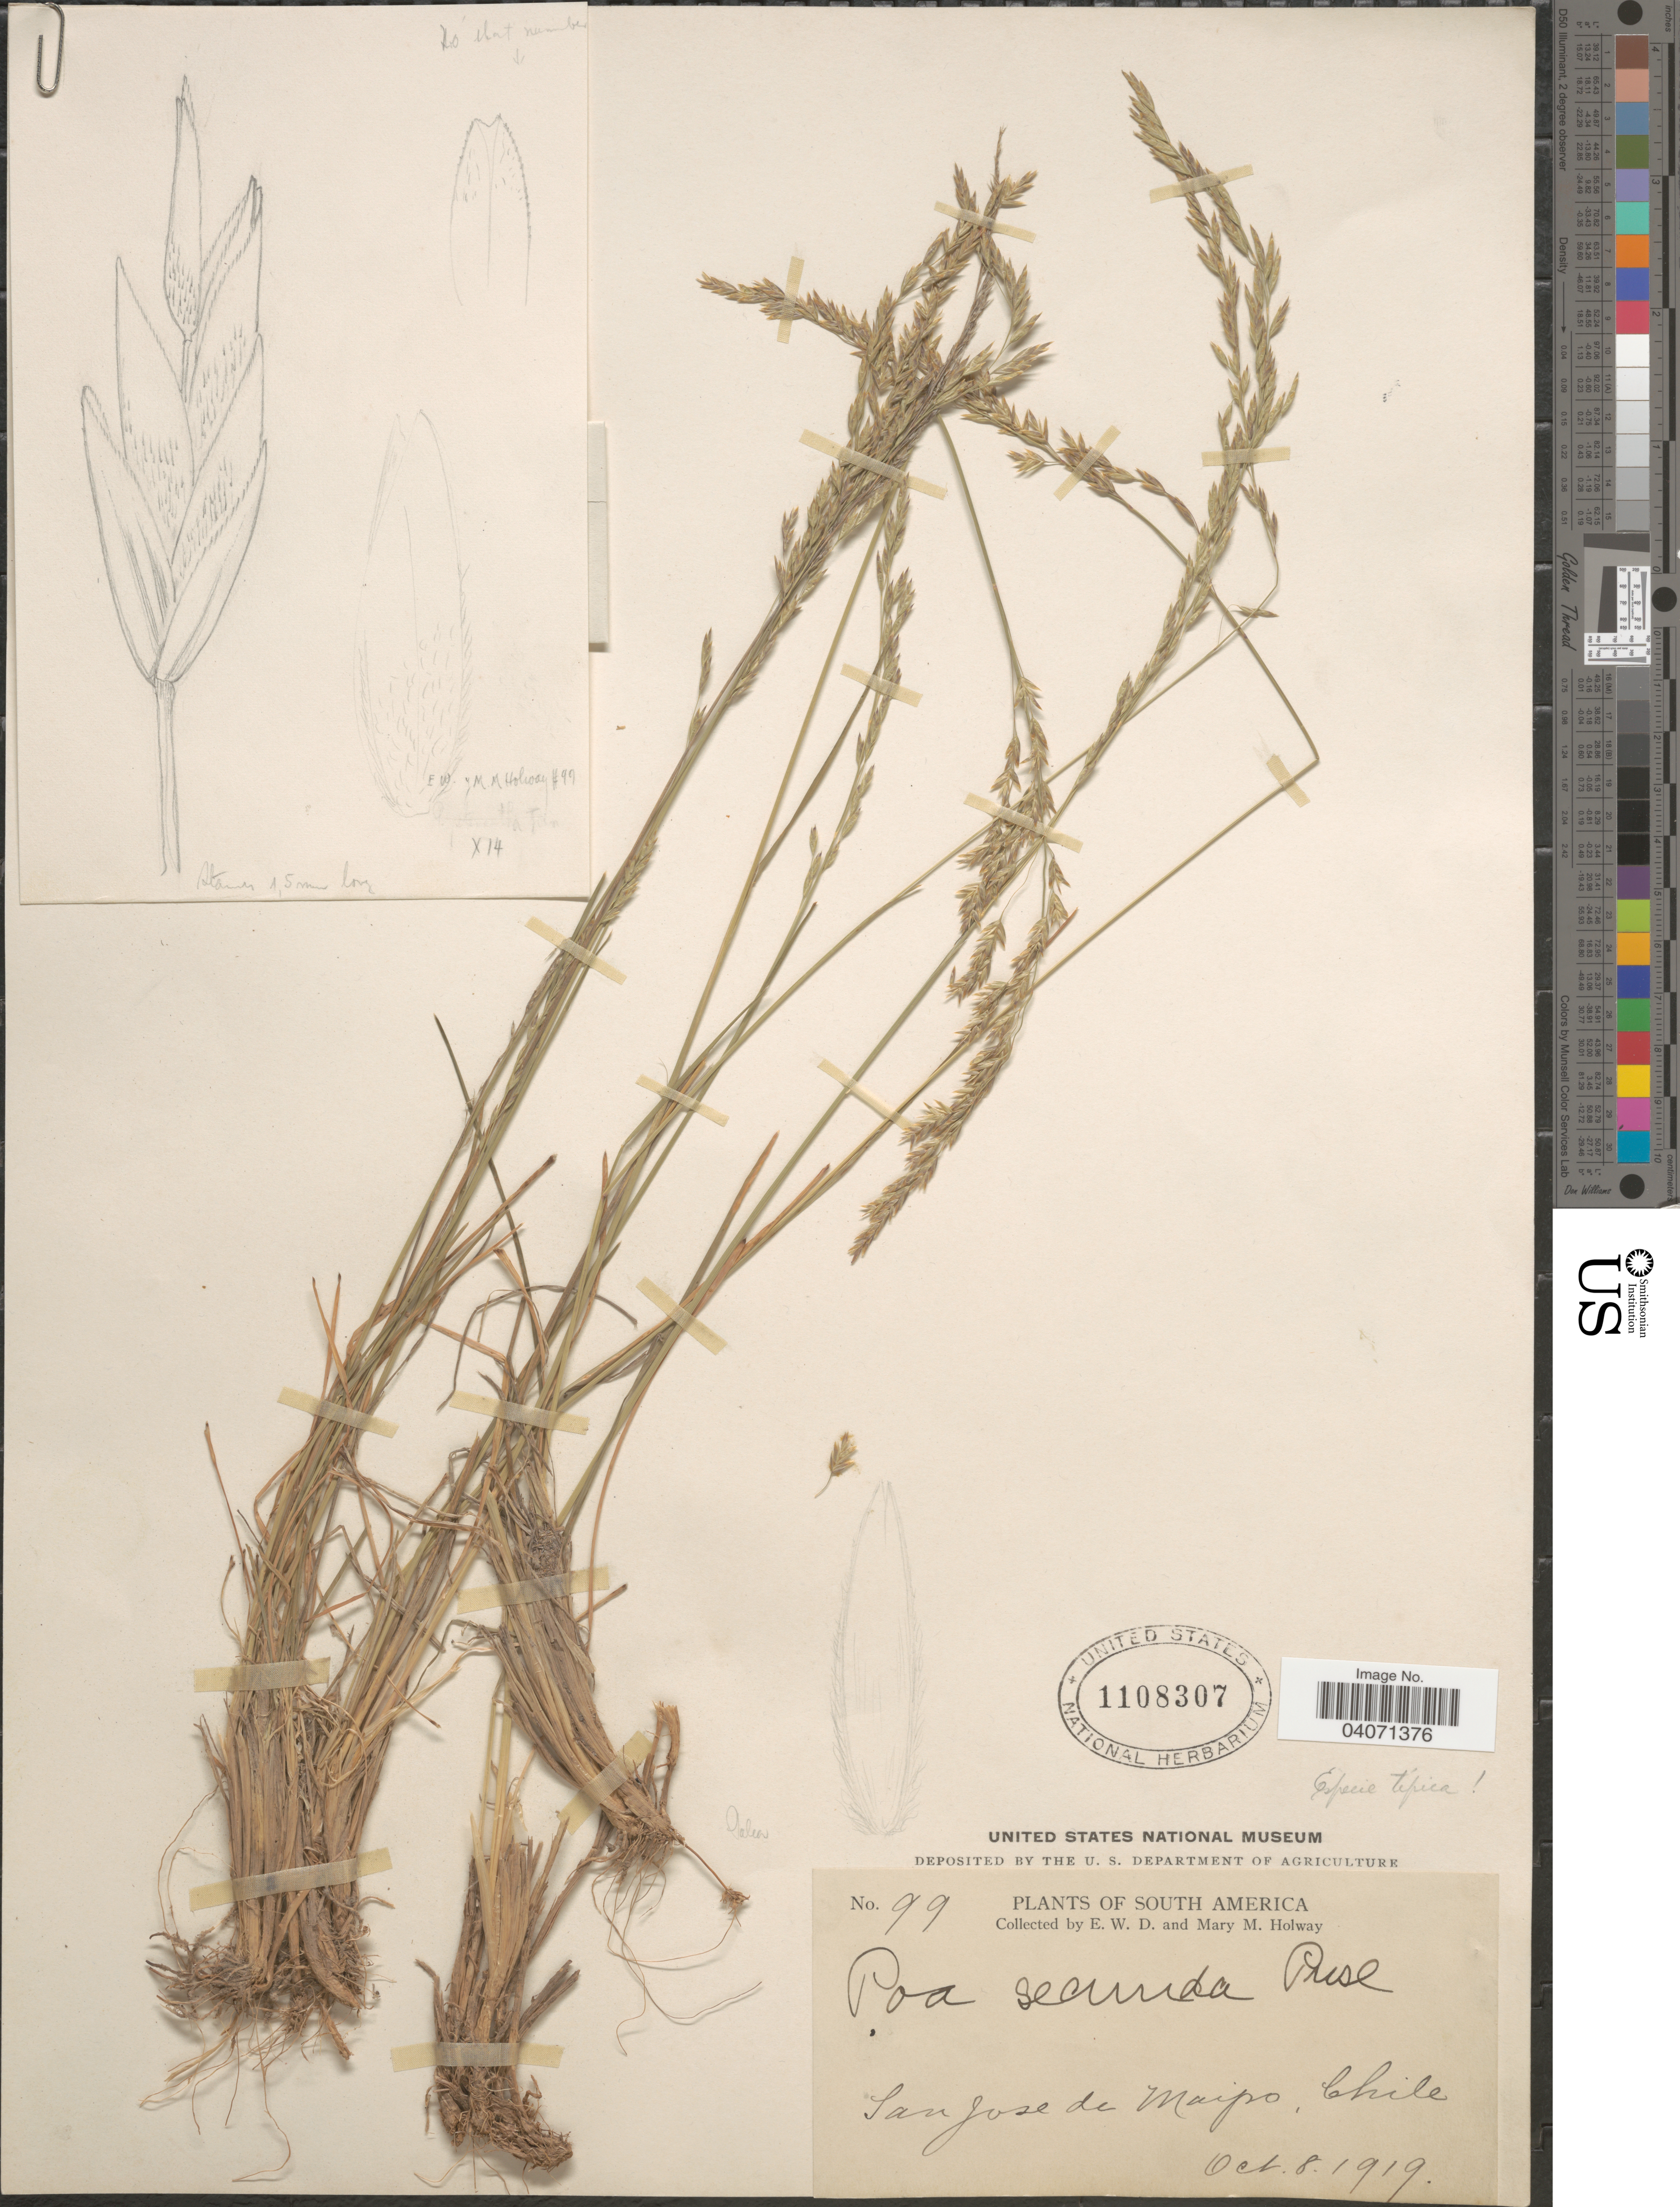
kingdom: Plantae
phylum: Tracheophyta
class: Liliopsida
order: Poales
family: Poaceae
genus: Poa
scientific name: Poa secunda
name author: J. Presl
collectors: E. W. D. Holway & M. M. Holway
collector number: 99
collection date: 1919-10-08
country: Chile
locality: San Jose de Maipo.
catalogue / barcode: US 1108307